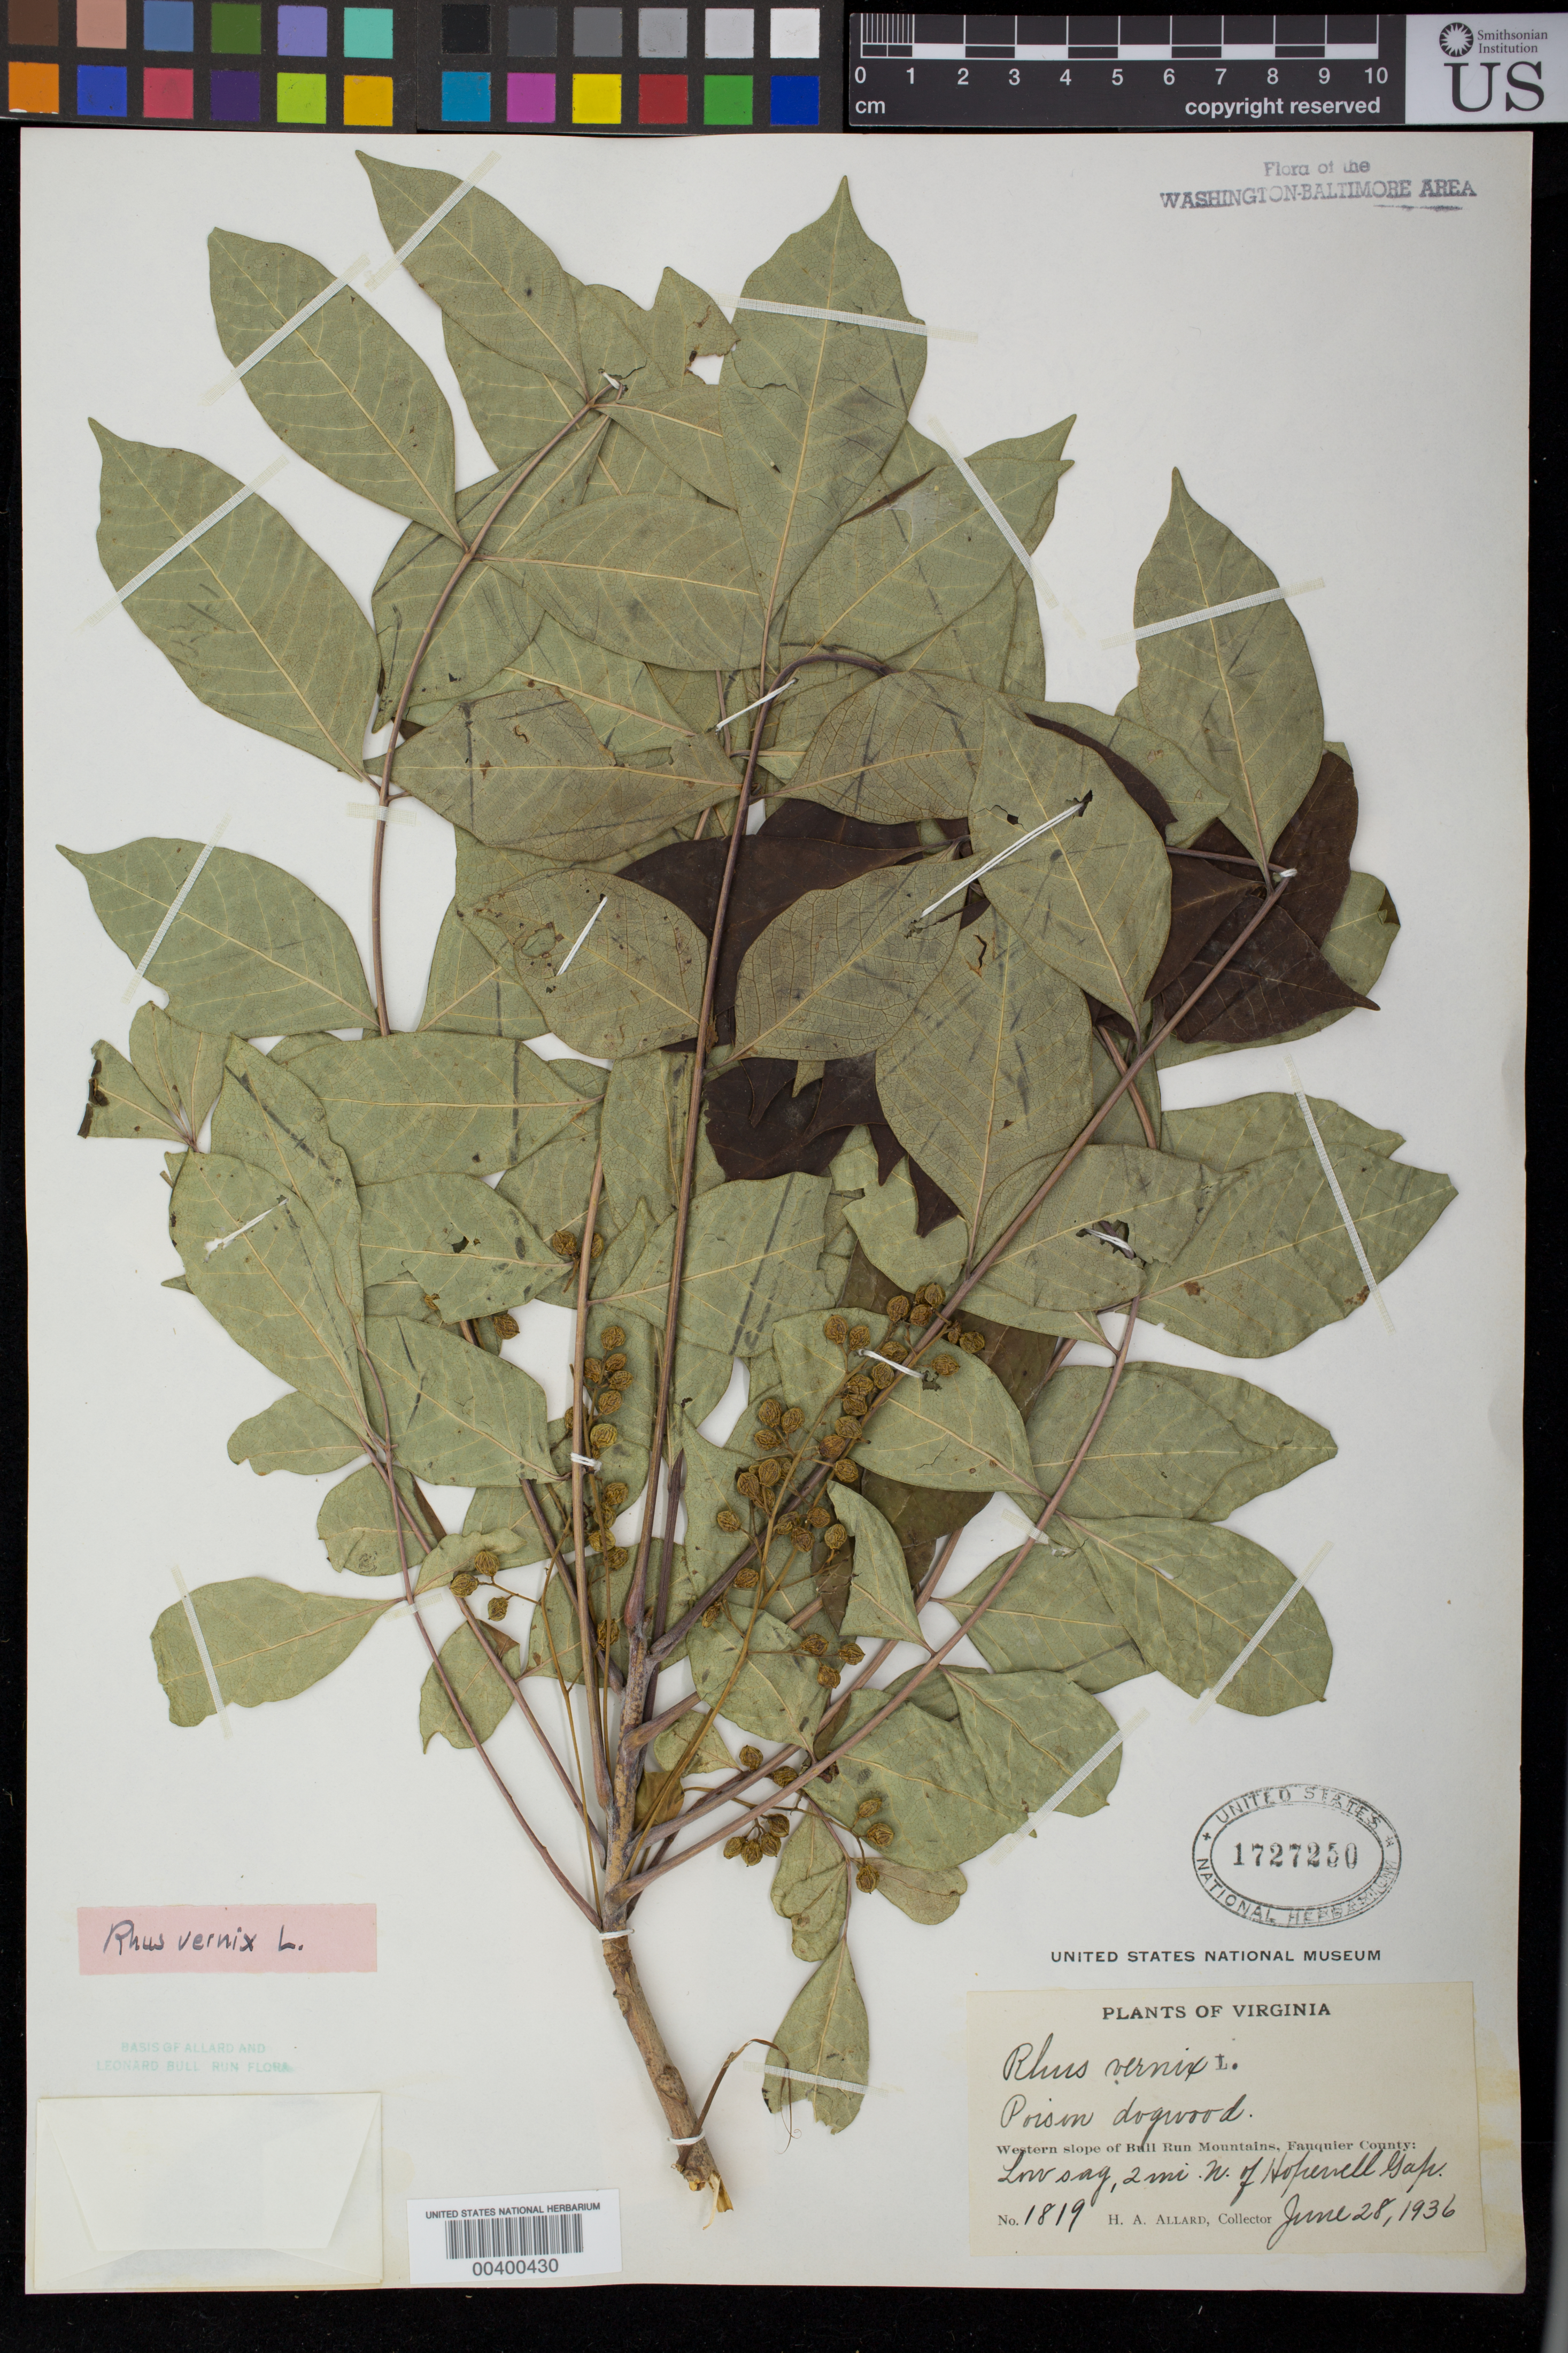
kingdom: Plantae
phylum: Tracheophyta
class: Magnoliopsida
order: Sapindales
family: Anacardiaceae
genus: Toxicodendron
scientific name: Toxicodendron vernix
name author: (L.) Kuntze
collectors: H. A. Allard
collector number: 1819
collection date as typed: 28 Jun 1936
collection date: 1936-06-28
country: United States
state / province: Virginia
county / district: Fauquier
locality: West of Hopewell Gap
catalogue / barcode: US 1727250